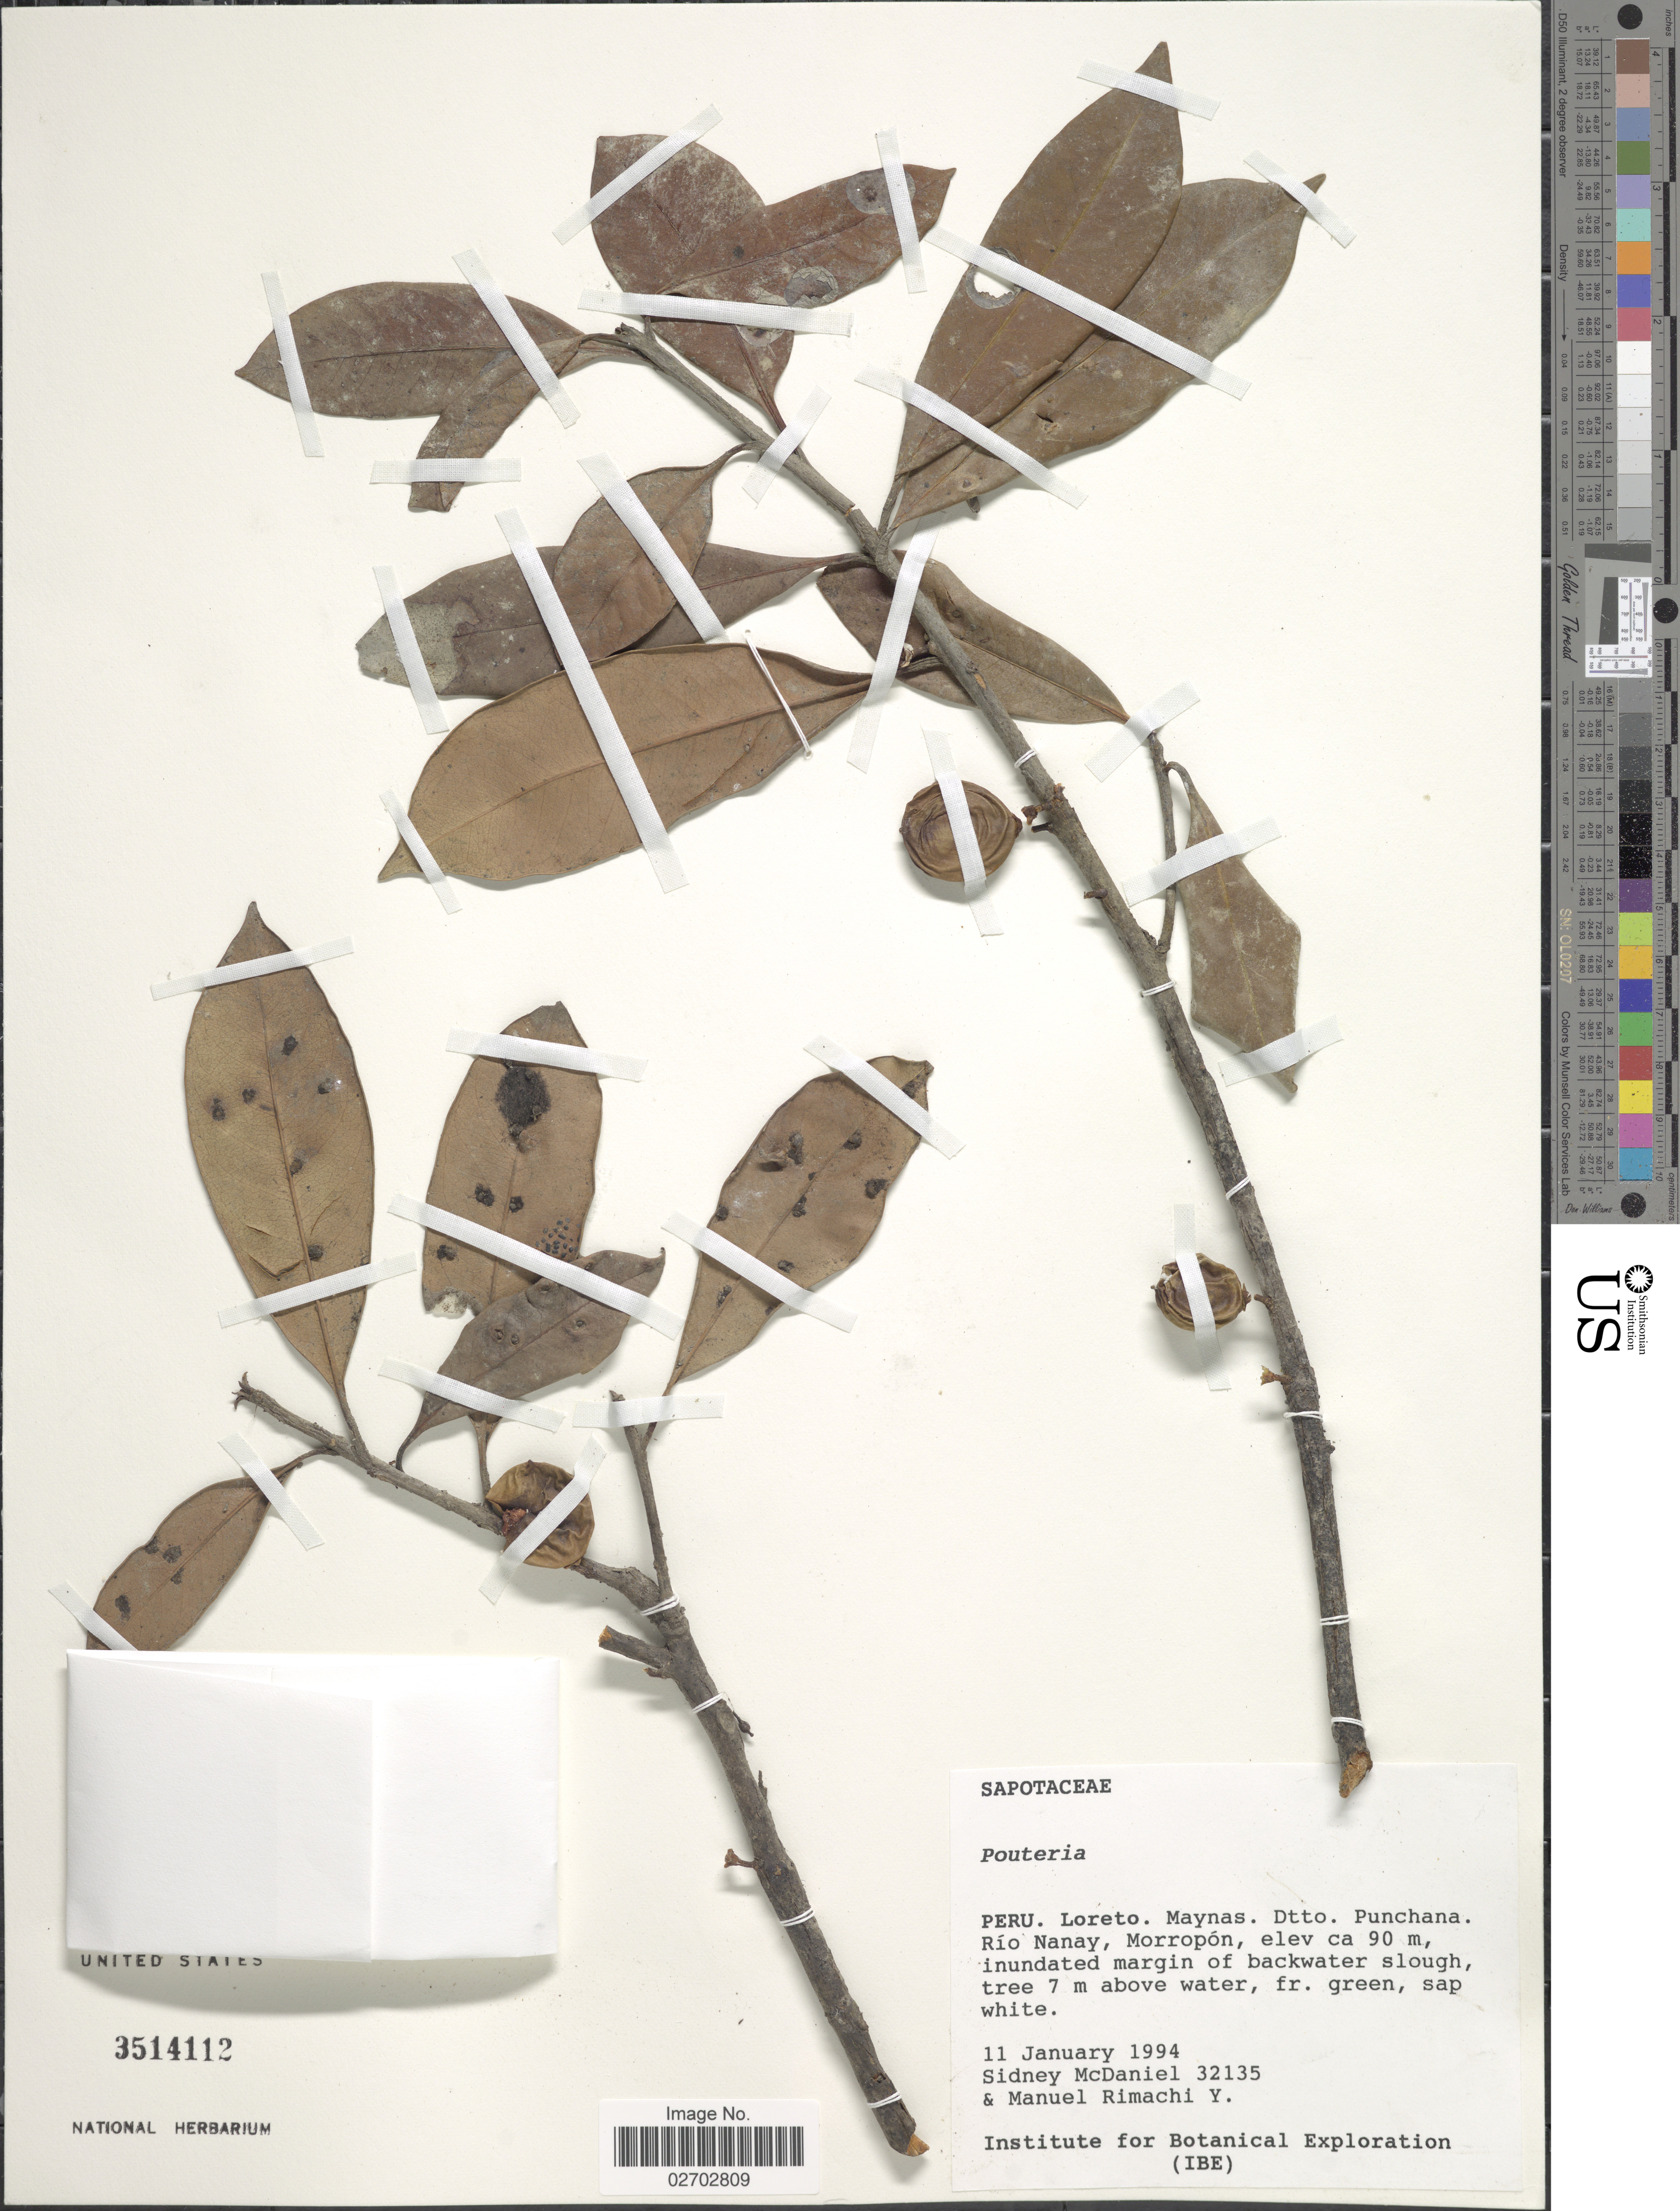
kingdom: Plantae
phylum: Tracheophyta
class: Magnoliopsida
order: Ericales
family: Sapotaceae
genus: Pouteria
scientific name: Pouteria sp.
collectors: S. McDaniel & M. Rimachi Y.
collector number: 32135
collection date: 1994-01-11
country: Peru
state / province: Loreto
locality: Maynas. Dtto. Punchana. Rio Nanay, Morropon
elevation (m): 90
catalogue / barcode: US 3514112